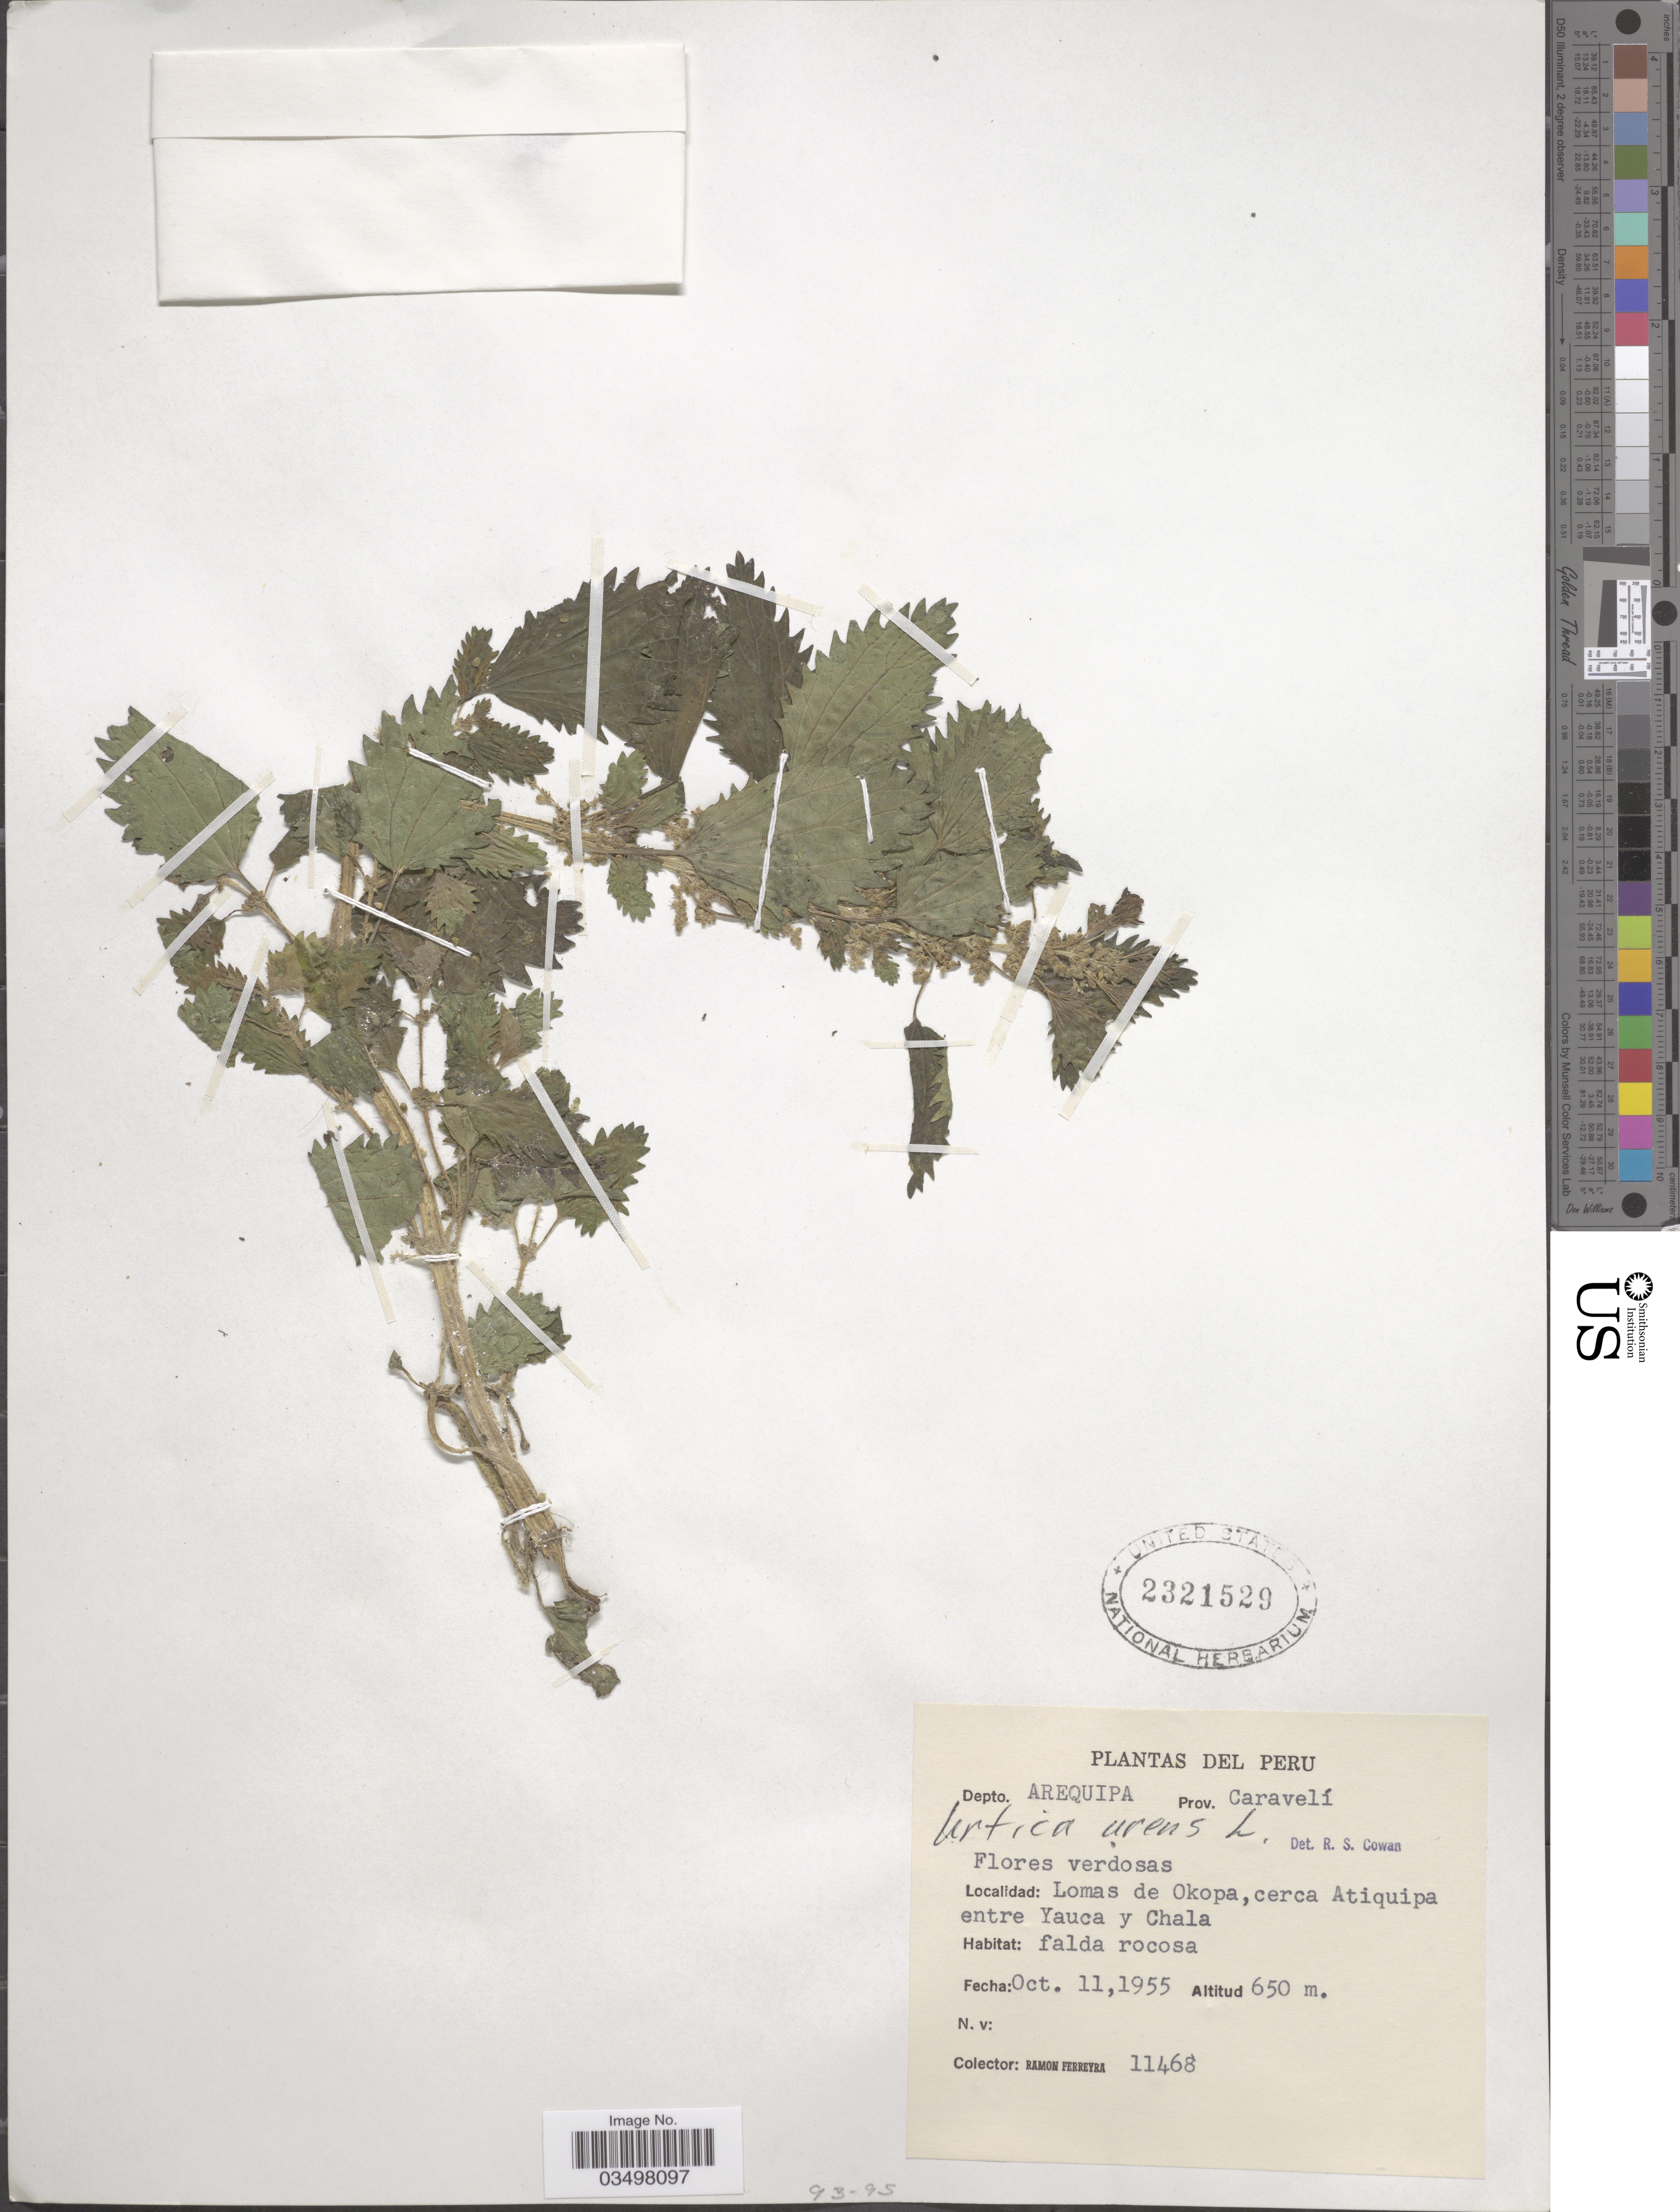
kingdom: Plantae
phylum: Tracheophyta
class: Magnoliopsida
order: Rosales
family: Urticaceae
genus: Urtica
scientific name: Urtica urens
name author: L.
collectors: R. A. Ferreyra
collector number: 11468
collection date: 1955-10-11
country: Peru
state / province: Arequipa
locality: Depto. Arequipa, Prov. Caravelí. Lomas de Okopa, cerca Atiquipa entre Yauca y Chala.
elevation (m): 650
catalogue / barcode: US 2321529